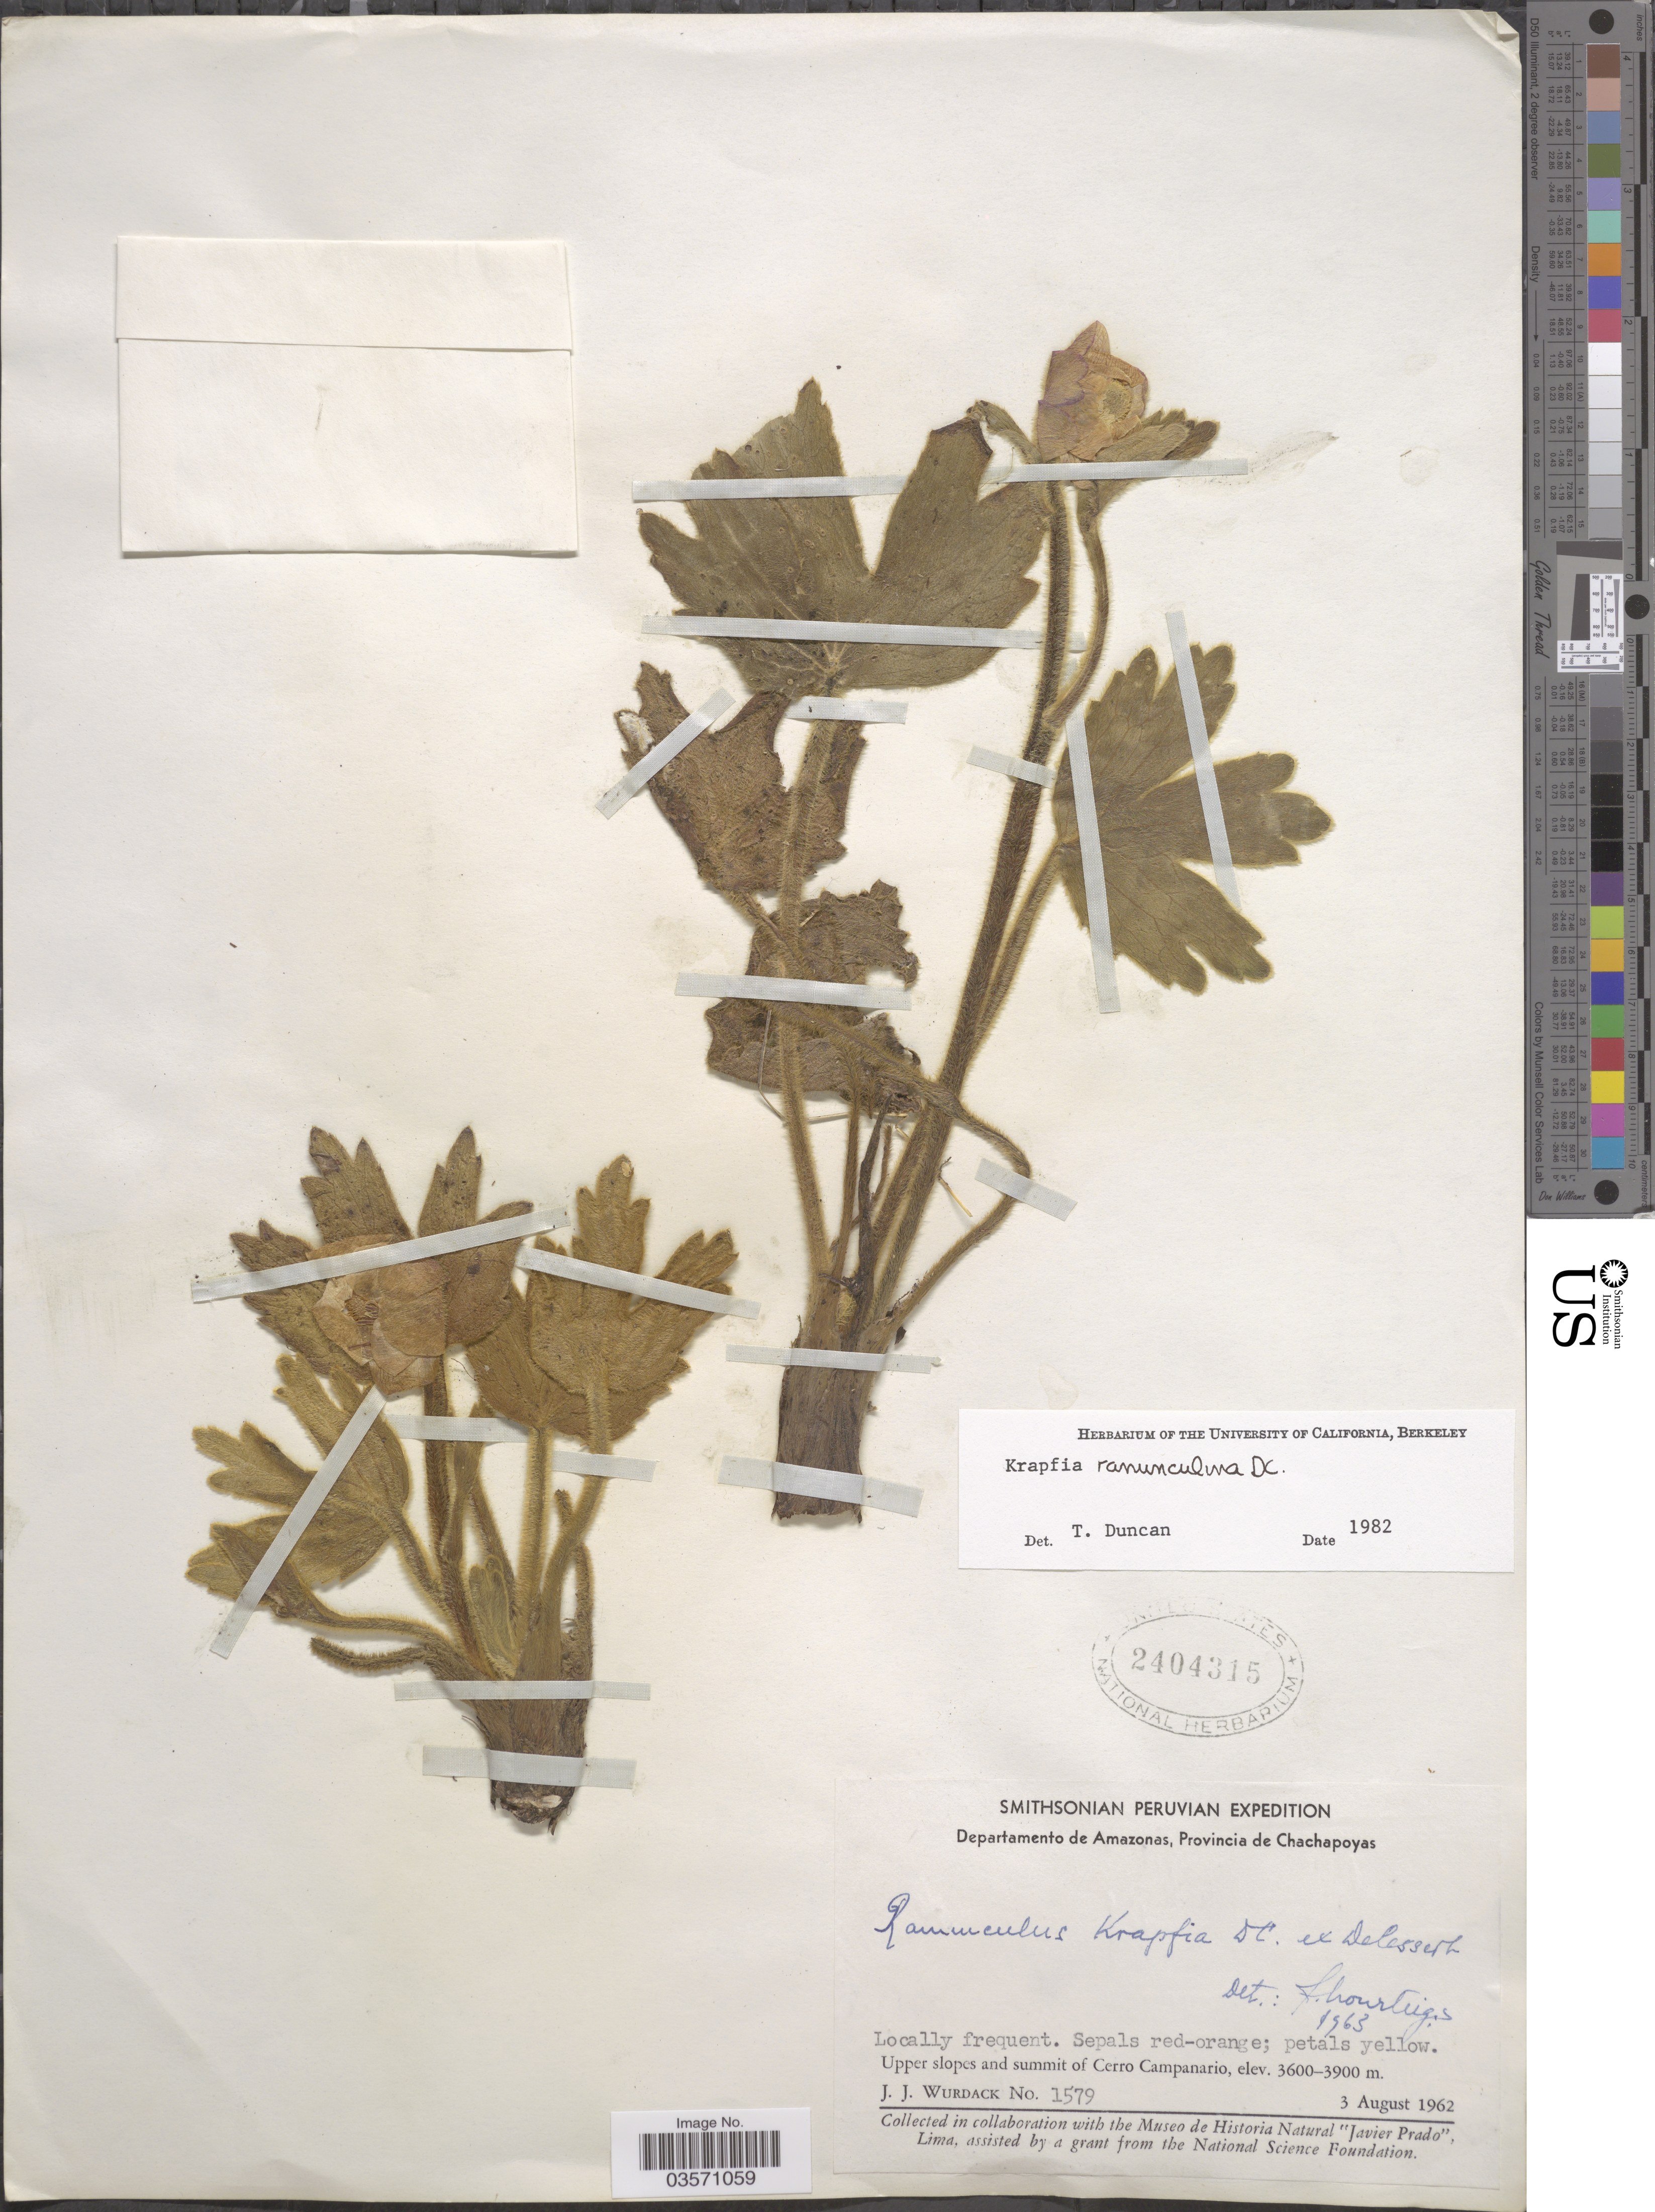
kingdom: Plantae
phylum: Tracheophyta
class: Magnoliopsida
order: Ranunculales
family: Ranunculaceae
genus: Ranunculus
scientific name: Ranunculus ranunculinus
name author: (Nutt.) Rydb.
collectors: J. J. Wurdack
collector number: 1579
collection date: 1962-08-03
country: Peru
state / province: Amazonas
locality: Departamento de Amazonas, Provincia de Chachapoyas. Upper slopes and summit of Cerro Campanario.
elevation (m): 3600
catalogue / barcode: US 2404315